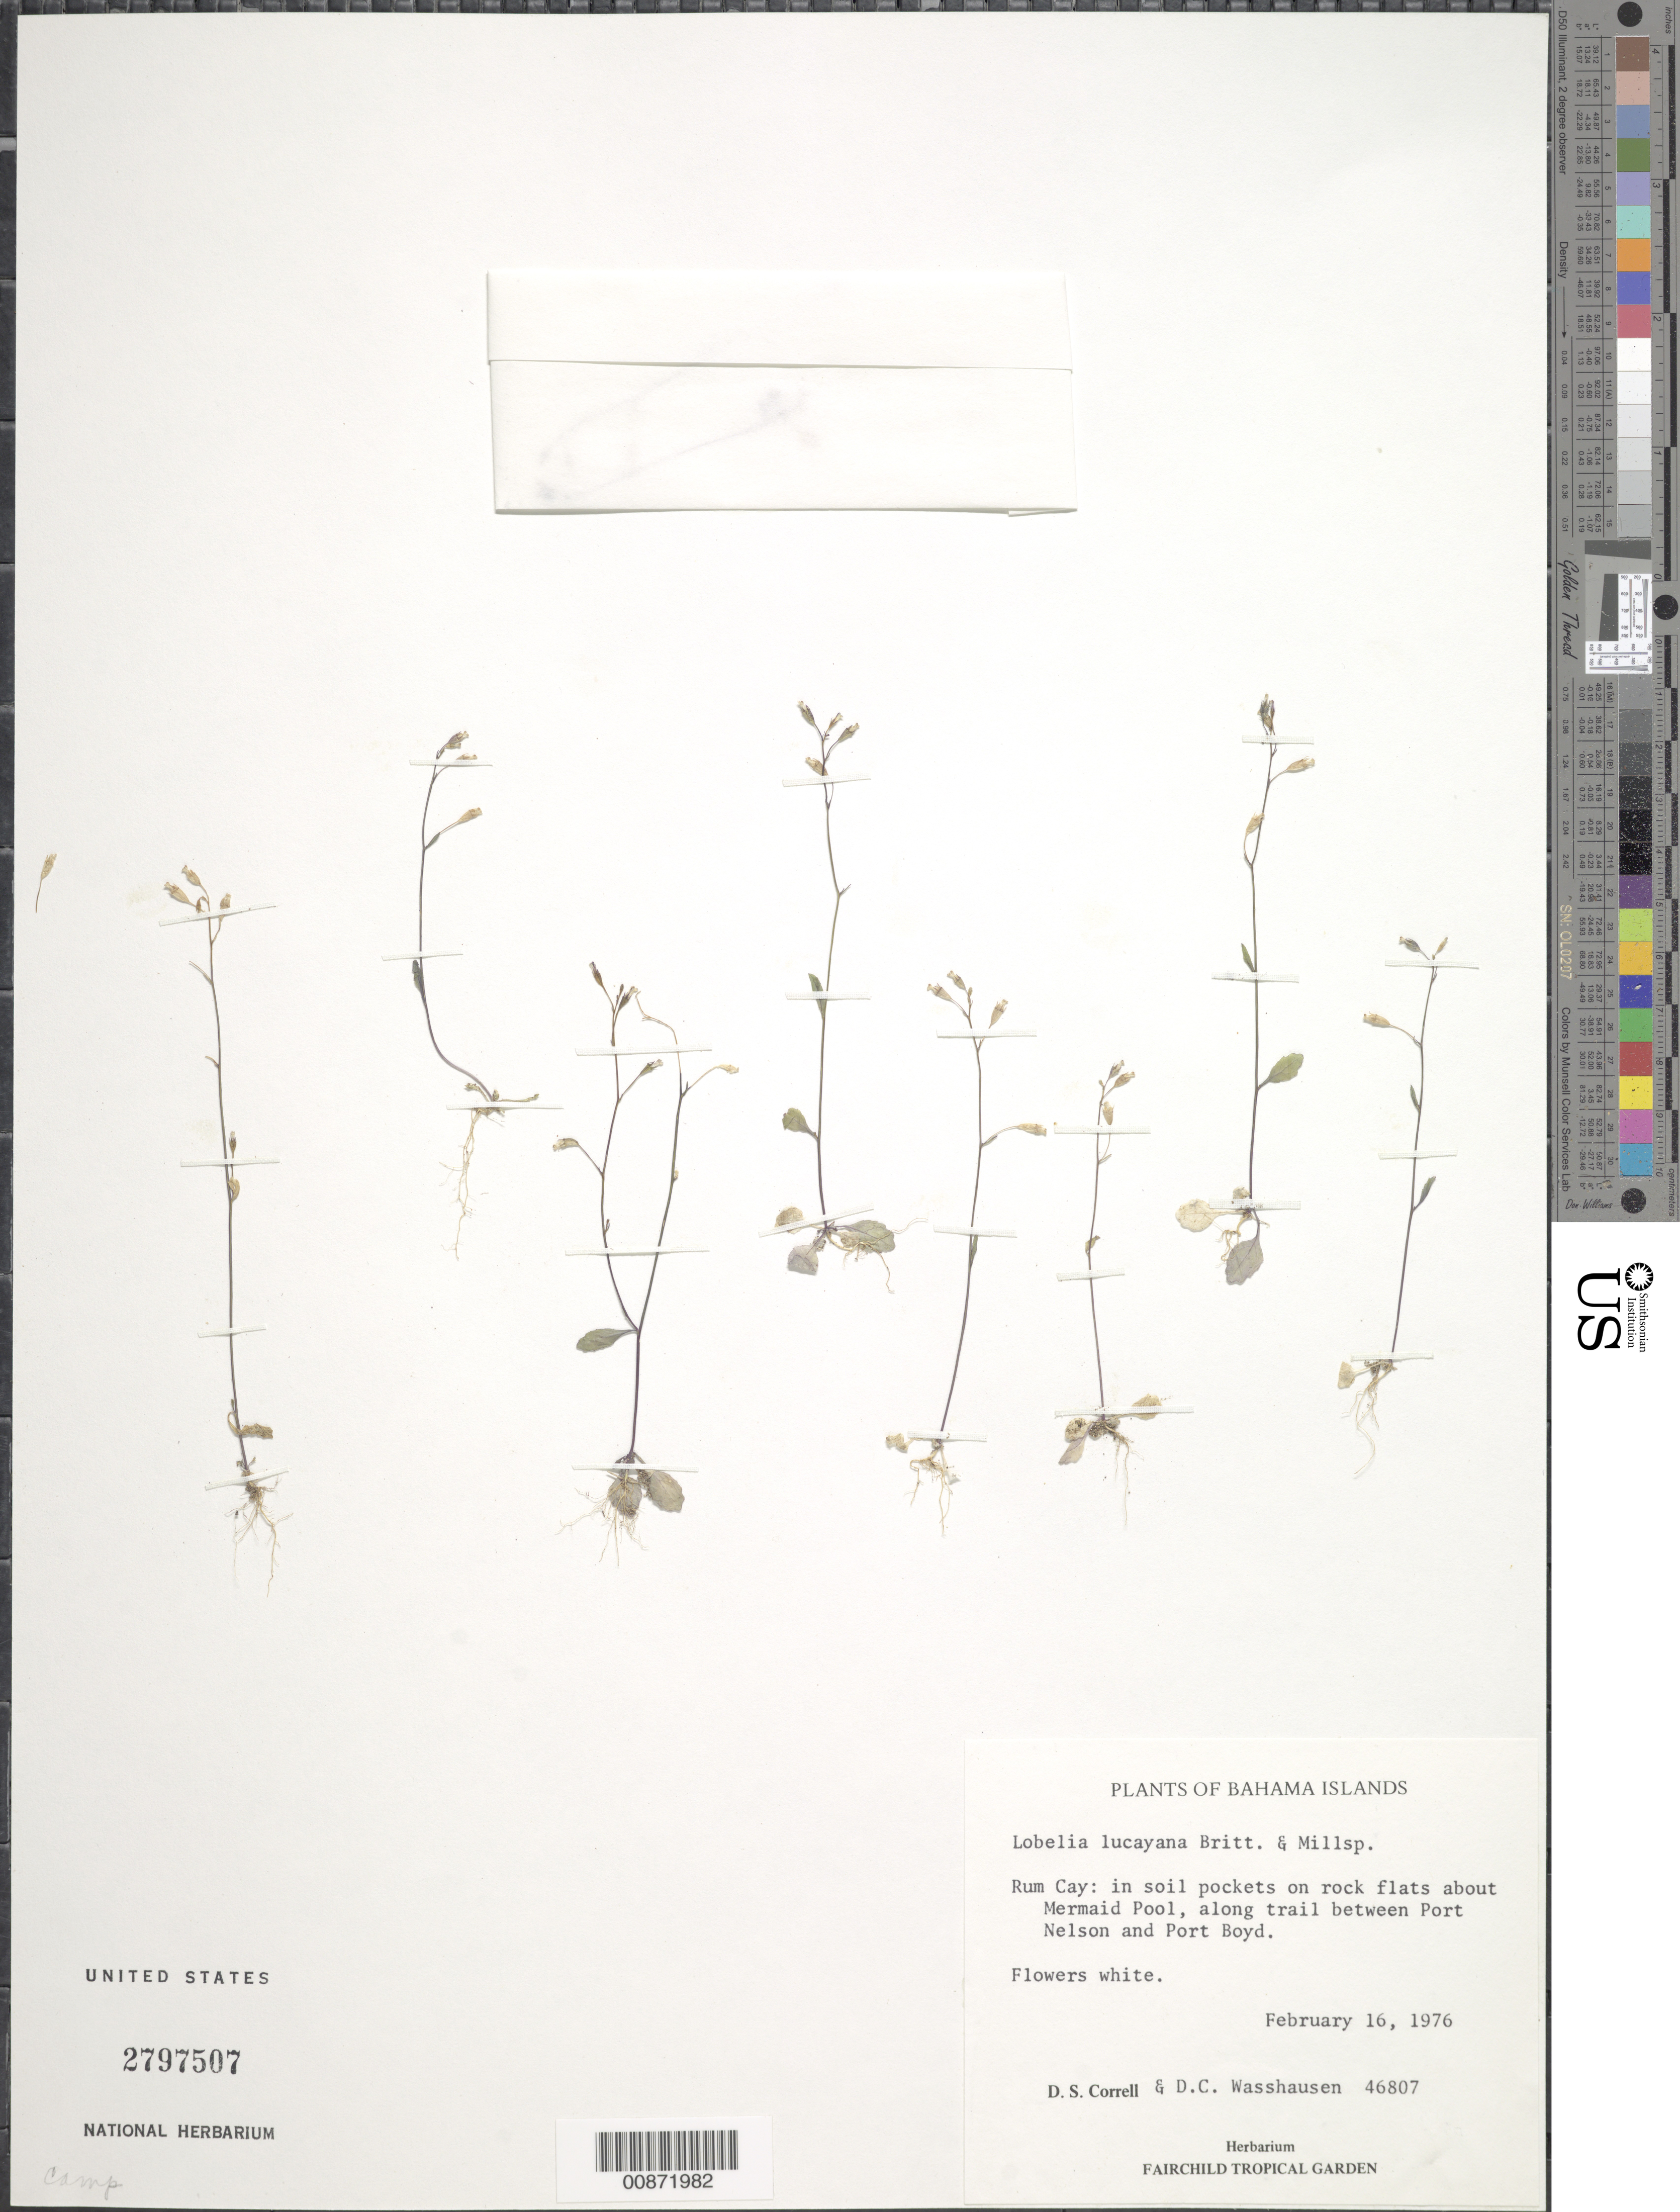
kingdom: Plantae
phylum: Tracheophyta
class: Magnoliopsida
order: Asterales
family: Campanulaceae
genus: Lobelia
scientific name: Lobelia lucayana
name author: Britton & Millsp.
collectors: D. S. Correll & D. C. Wasshausen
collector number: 46807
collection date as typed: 16 Feb 1976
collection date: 1976-02-16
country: Bahamas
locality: Rum Cay: flats about Mermaid Pool, along trail between Port Nelson and Port Boyd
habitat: In soil pockets on rock flats about pool, along trail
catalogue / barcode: US 2797507